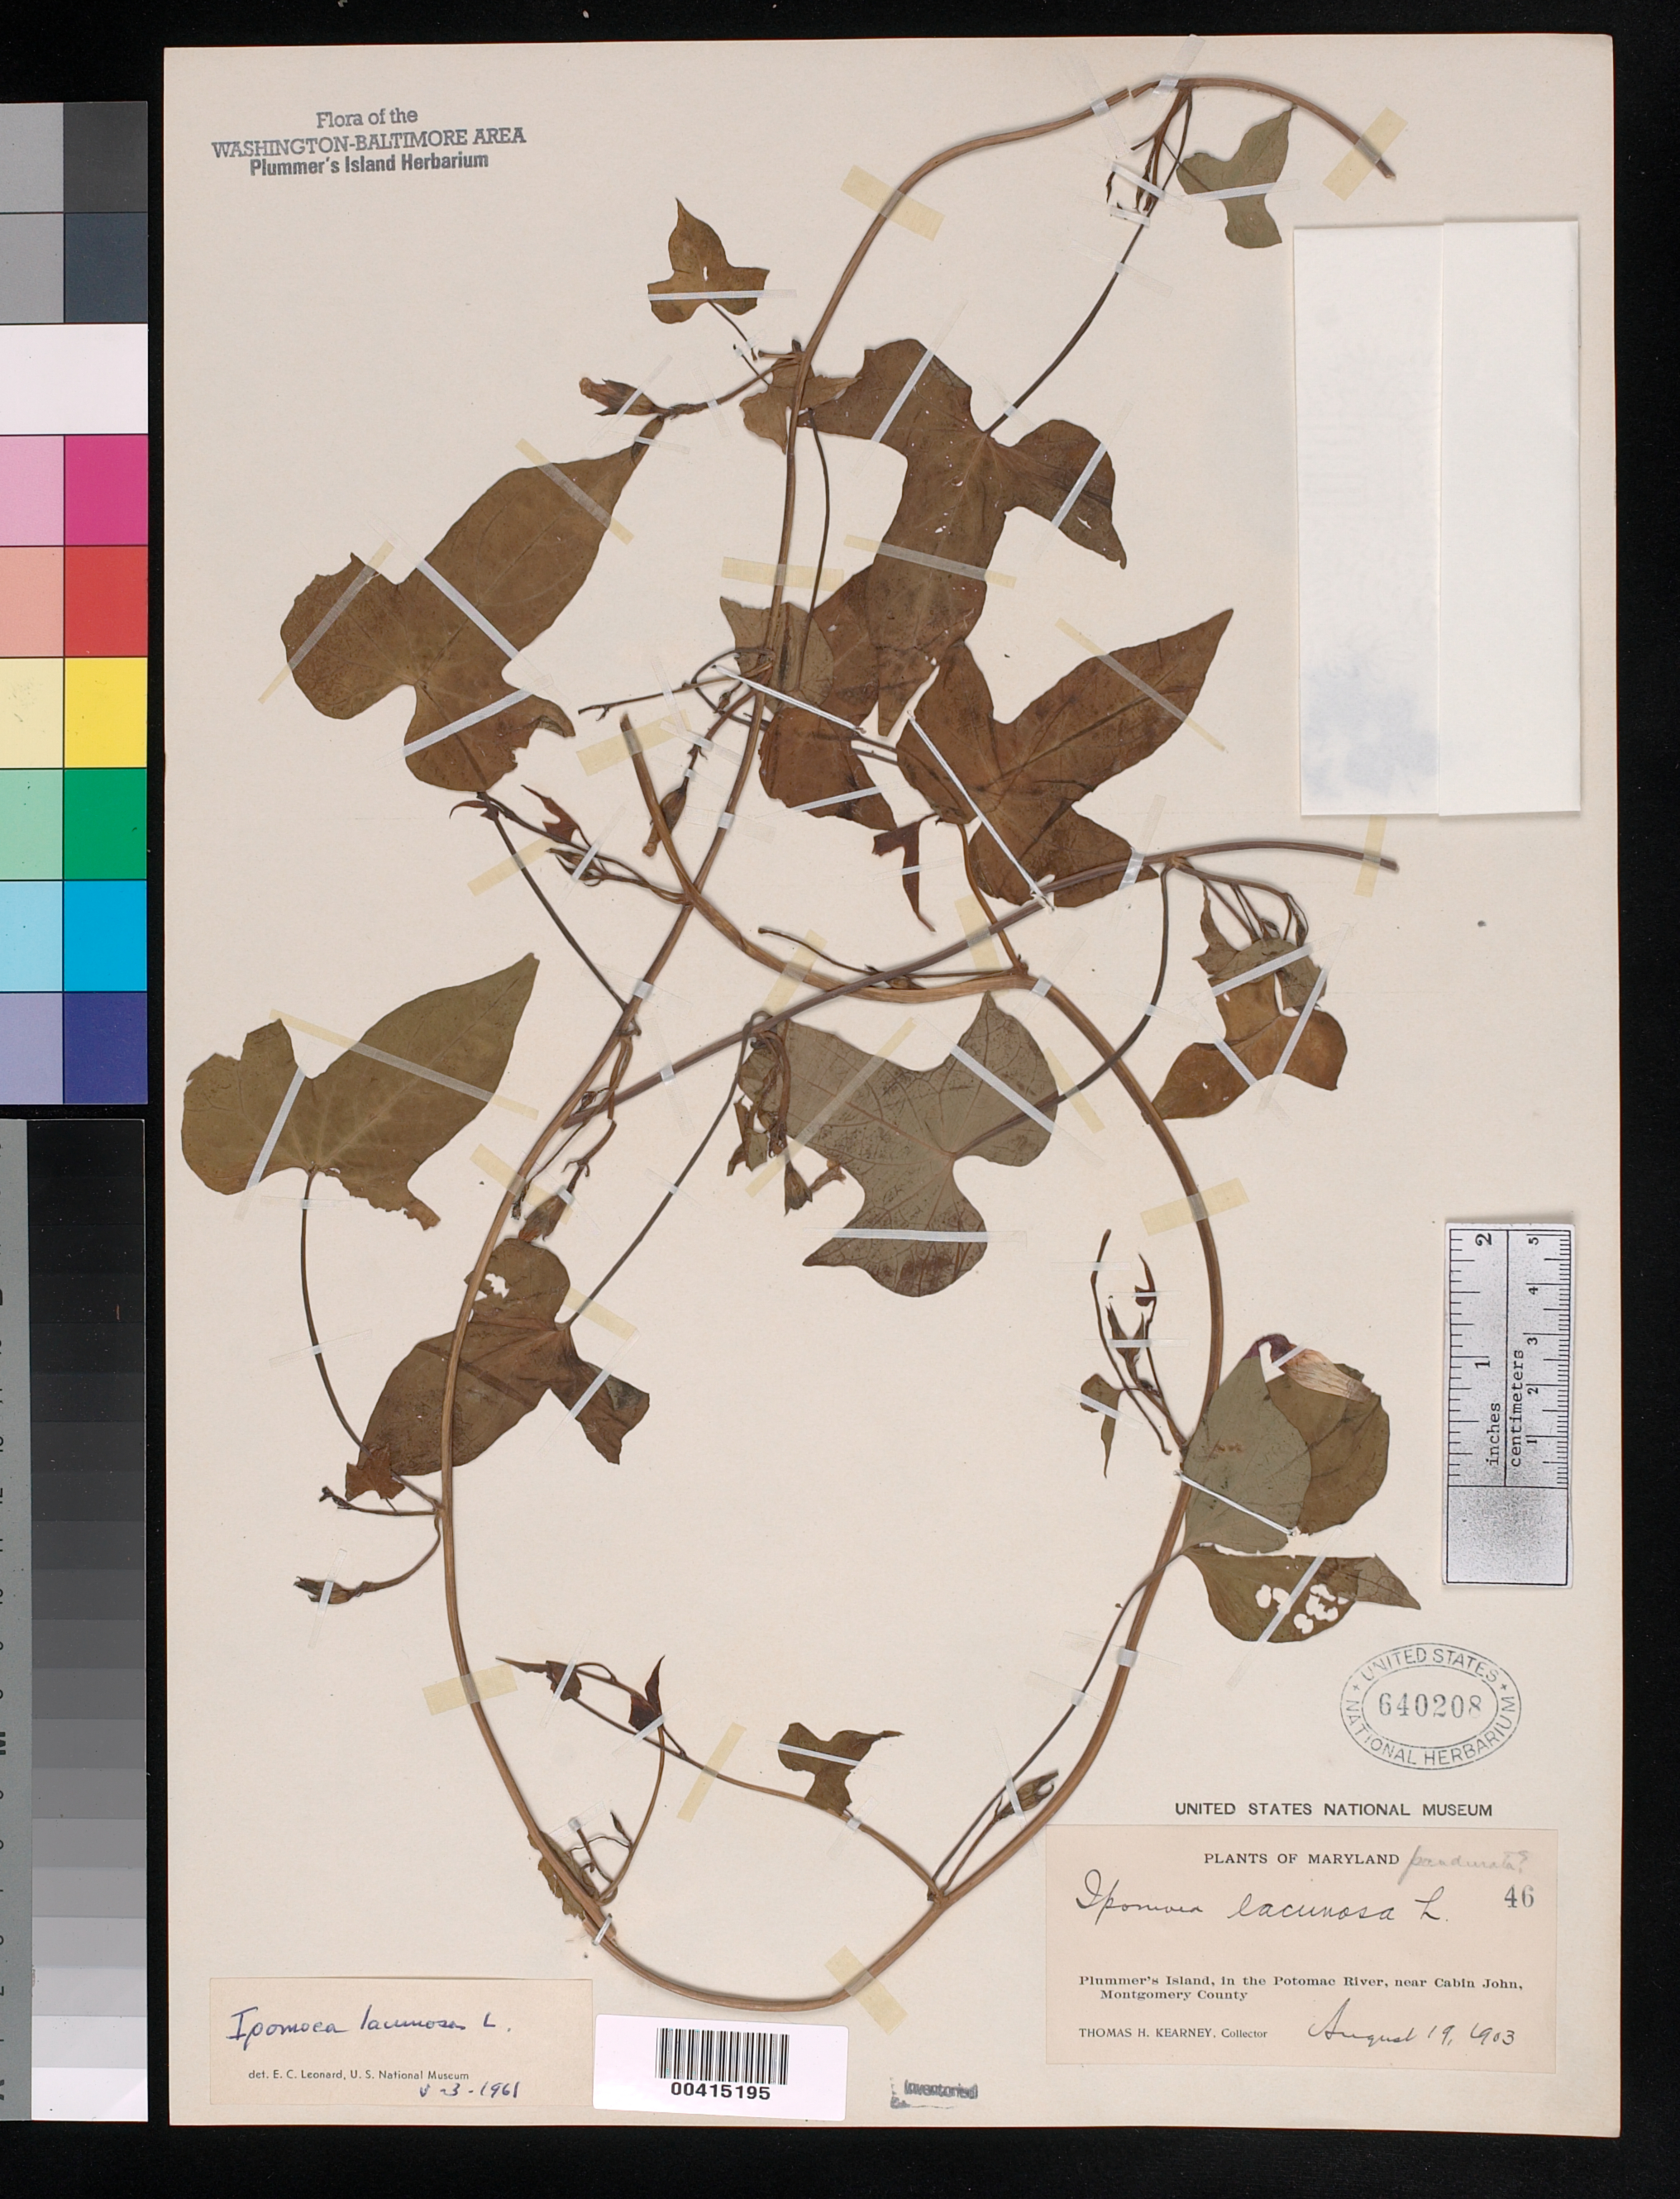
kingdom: Plantae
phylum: Tracheophyta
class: Magnoliopsida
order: Solanales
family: Convolvulaceae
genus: Ipomoea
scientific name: Ipomoea lacunosa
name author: L.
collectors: T. H. Kearney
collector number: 46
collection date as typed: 19 Aug 1903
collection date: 1903-08-19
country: United States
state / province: Maryland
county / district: Montgomery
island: Plummers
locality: Plummer's Island C. & O. Canal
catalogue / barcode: US 640208